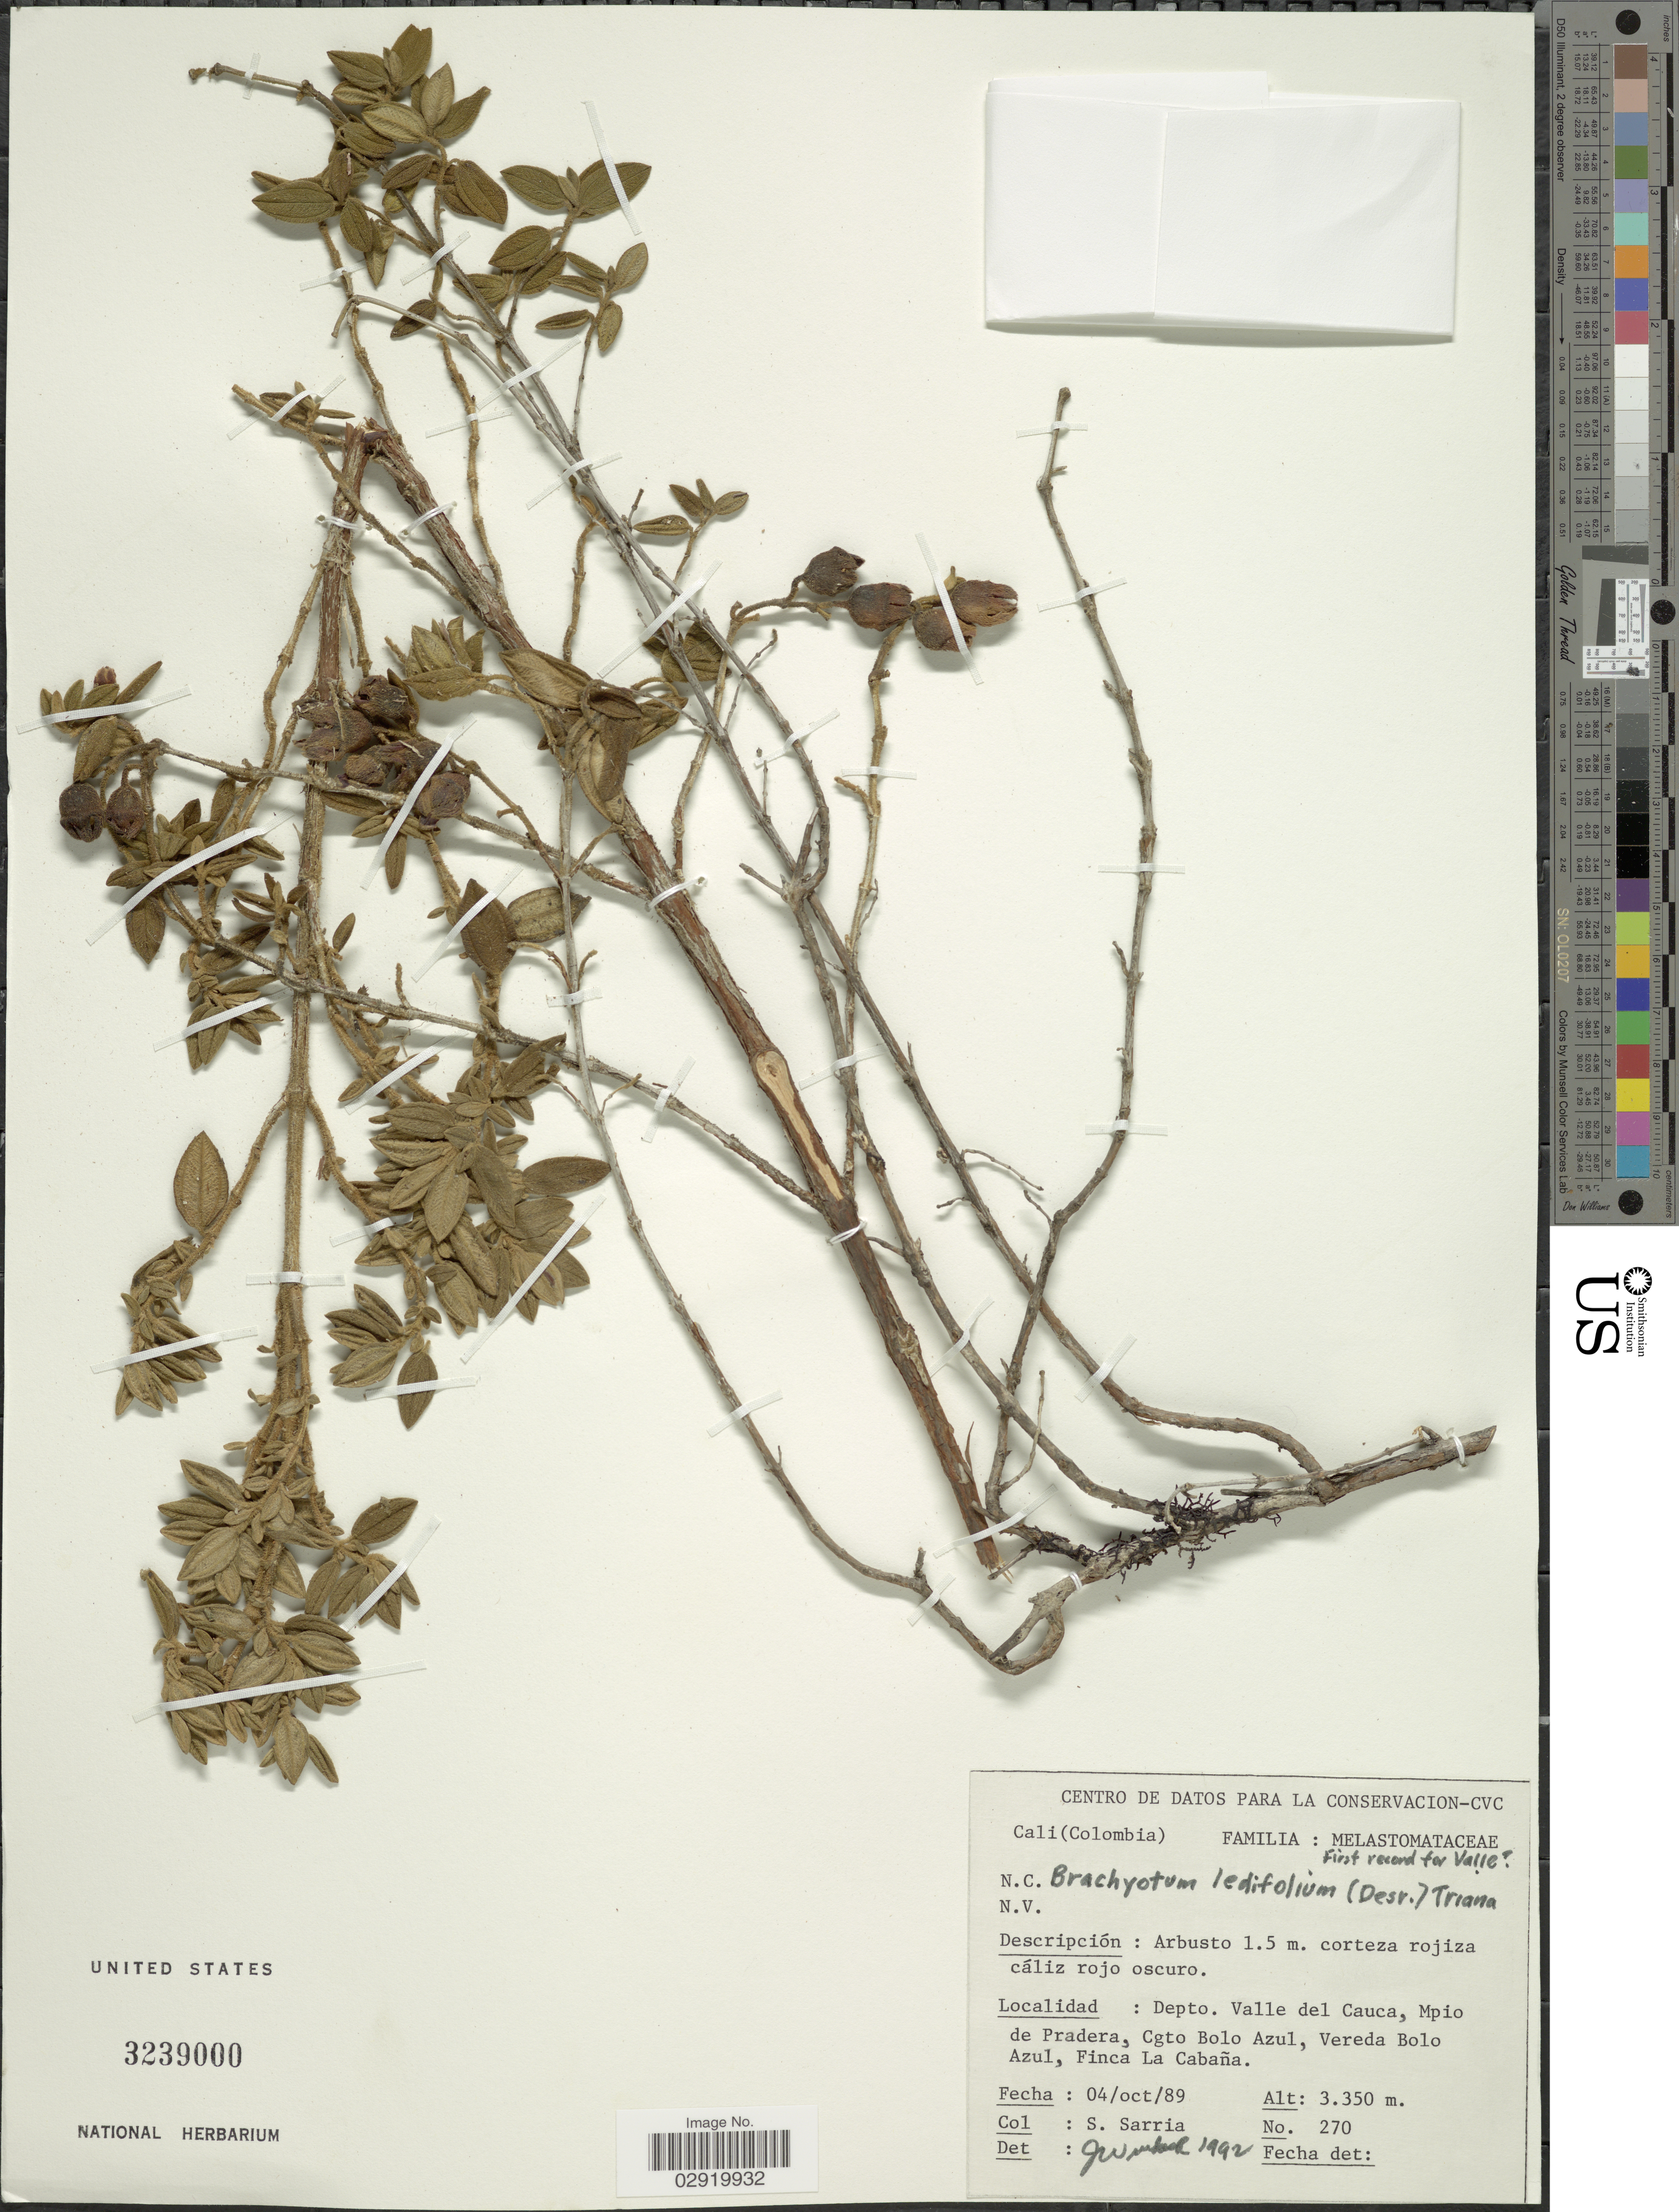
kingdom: Plantae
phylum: Tracheophyta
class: Magnoliopsida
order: Myrtales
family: Melastomataceae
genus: Brachyotum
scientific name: Brachyotum ledifolium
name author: (Desr.) Triana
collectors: S. Sarria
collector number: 270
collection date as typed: Transcribed d/m/y: 4/10/89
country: Colombia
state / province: Valle del Cauca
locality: Depto. Valle del Cauca, Mpio de Pradera, Cgto Bolo Azul, Vereda Bolo Azul, Finca La Cabaña.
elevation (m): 3350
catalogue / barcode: US 3239000